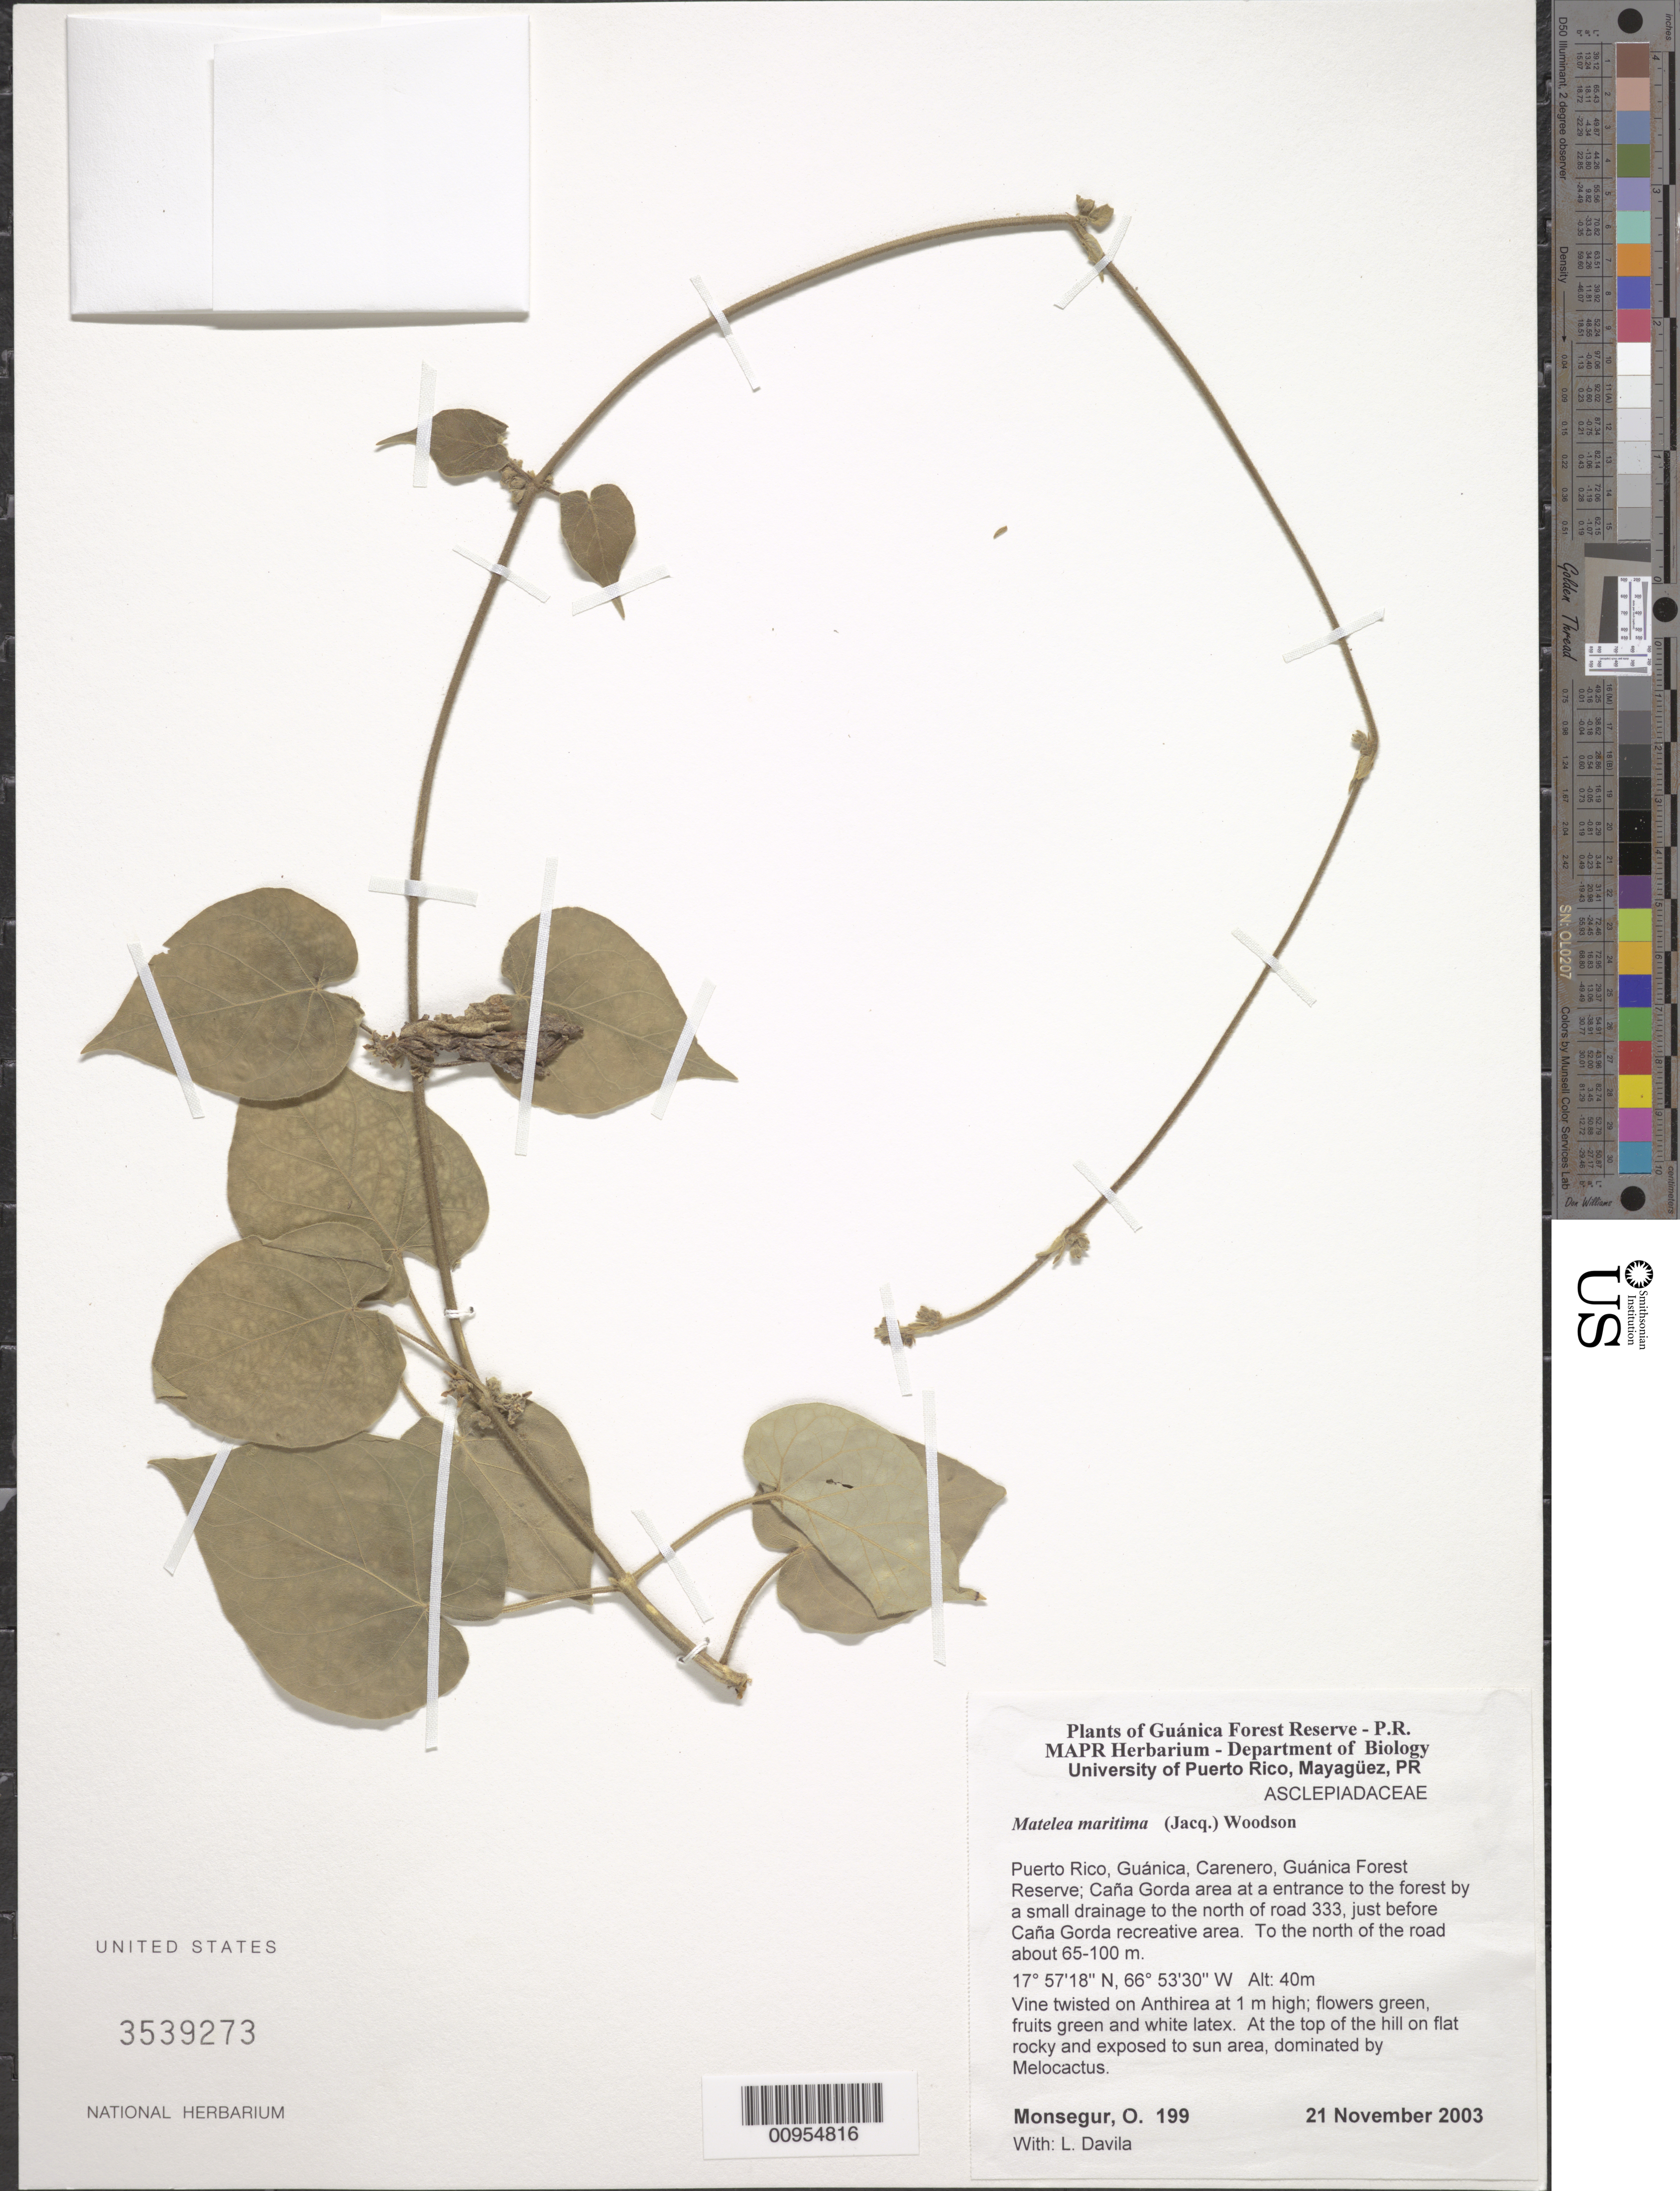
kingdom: Plantae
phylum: Tracheophyta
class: Magnoliopsida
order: Gentianales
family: Apocynaceae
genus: Matelea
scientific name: Matelea maritima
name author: (Jacq.) Woodson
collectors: O. Monsegur & L. Dávila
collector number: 199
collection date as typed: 21 Nov 2003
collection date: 2003-11-21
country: Puerto Rico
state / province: Guánica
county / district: Carenero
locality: Guánica Forest Reserve; Caña Gorda area at a entrance to the forest by a small drainage to the north of road 333, just before Caña Gorda recreative area. To the north of the road about 65-100 m.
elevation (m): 40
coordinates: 17.57176, 66.53299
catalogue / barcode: US 3539273